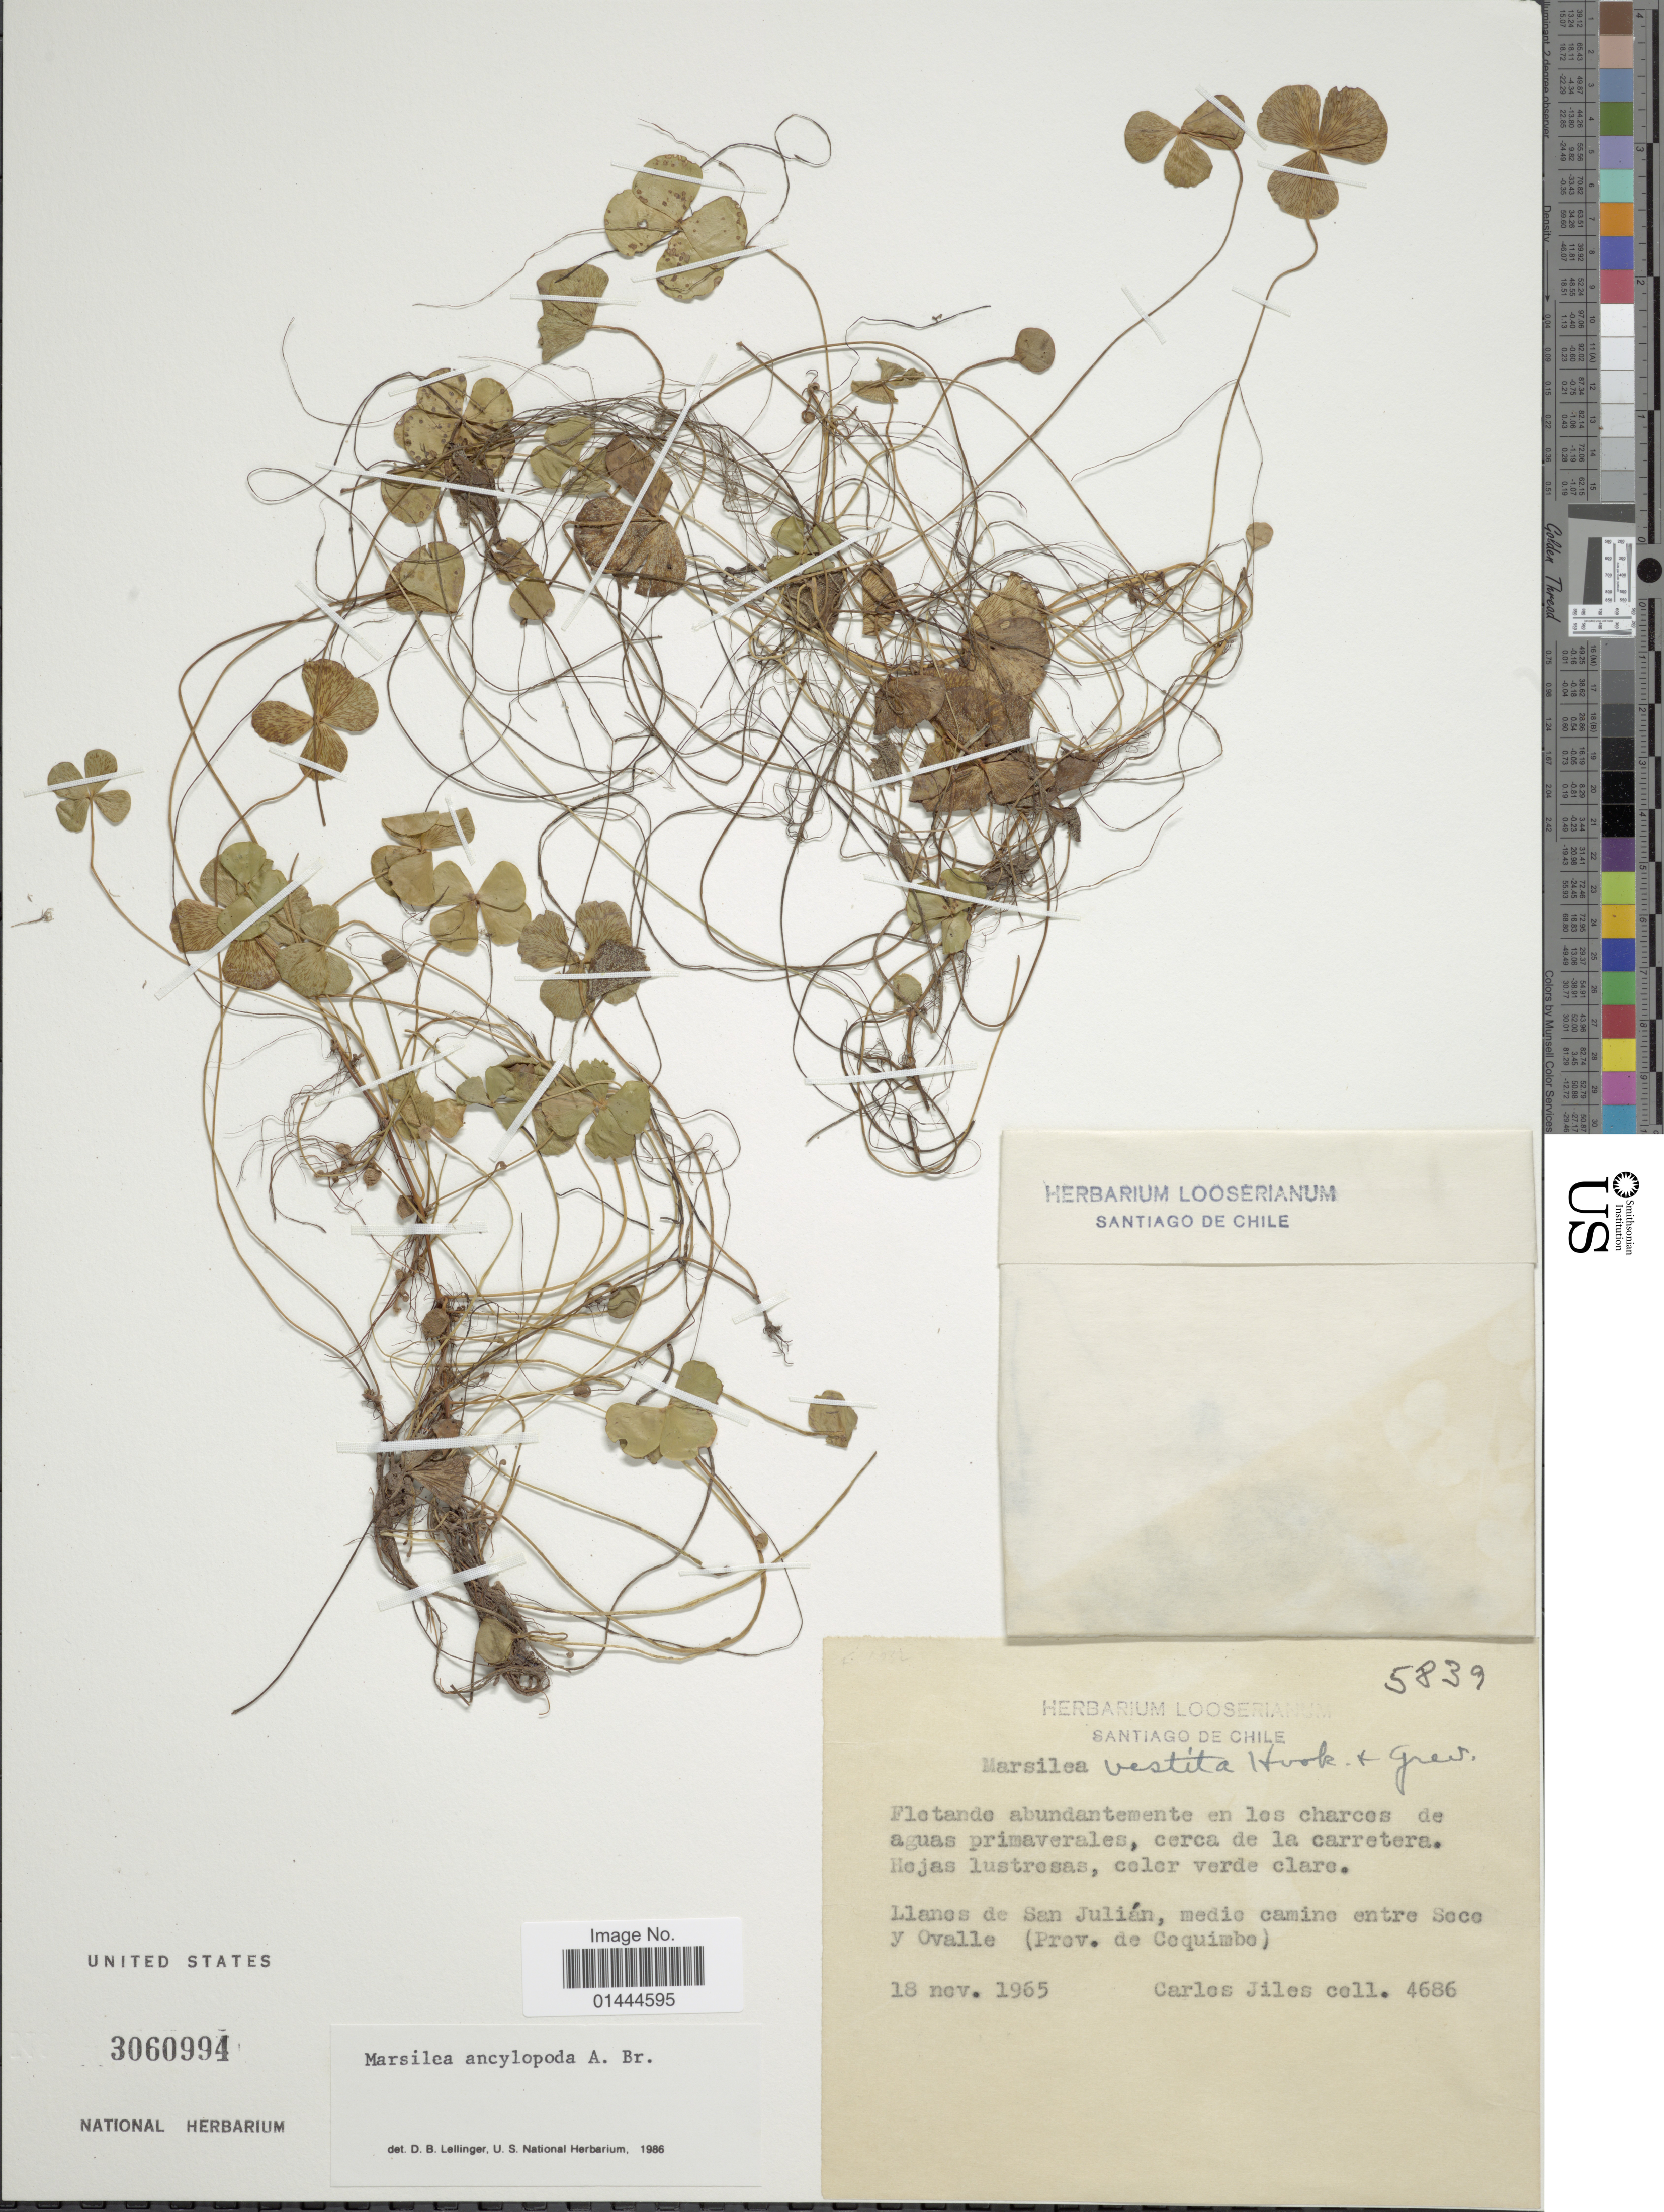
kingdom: Plantae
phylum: Tracheophyta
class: Polypodiopsida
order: Salviniales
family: Marsileaceae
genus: Marsilea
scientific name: Marsilea ancylopoda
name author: A. Braun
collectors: C. Jiles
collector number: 4686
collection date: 1965-11-18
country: Chile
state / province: Coquimbo (IV)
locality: Llanos de San Julian, entre Soco y Ovalle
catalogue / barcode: US 3060994